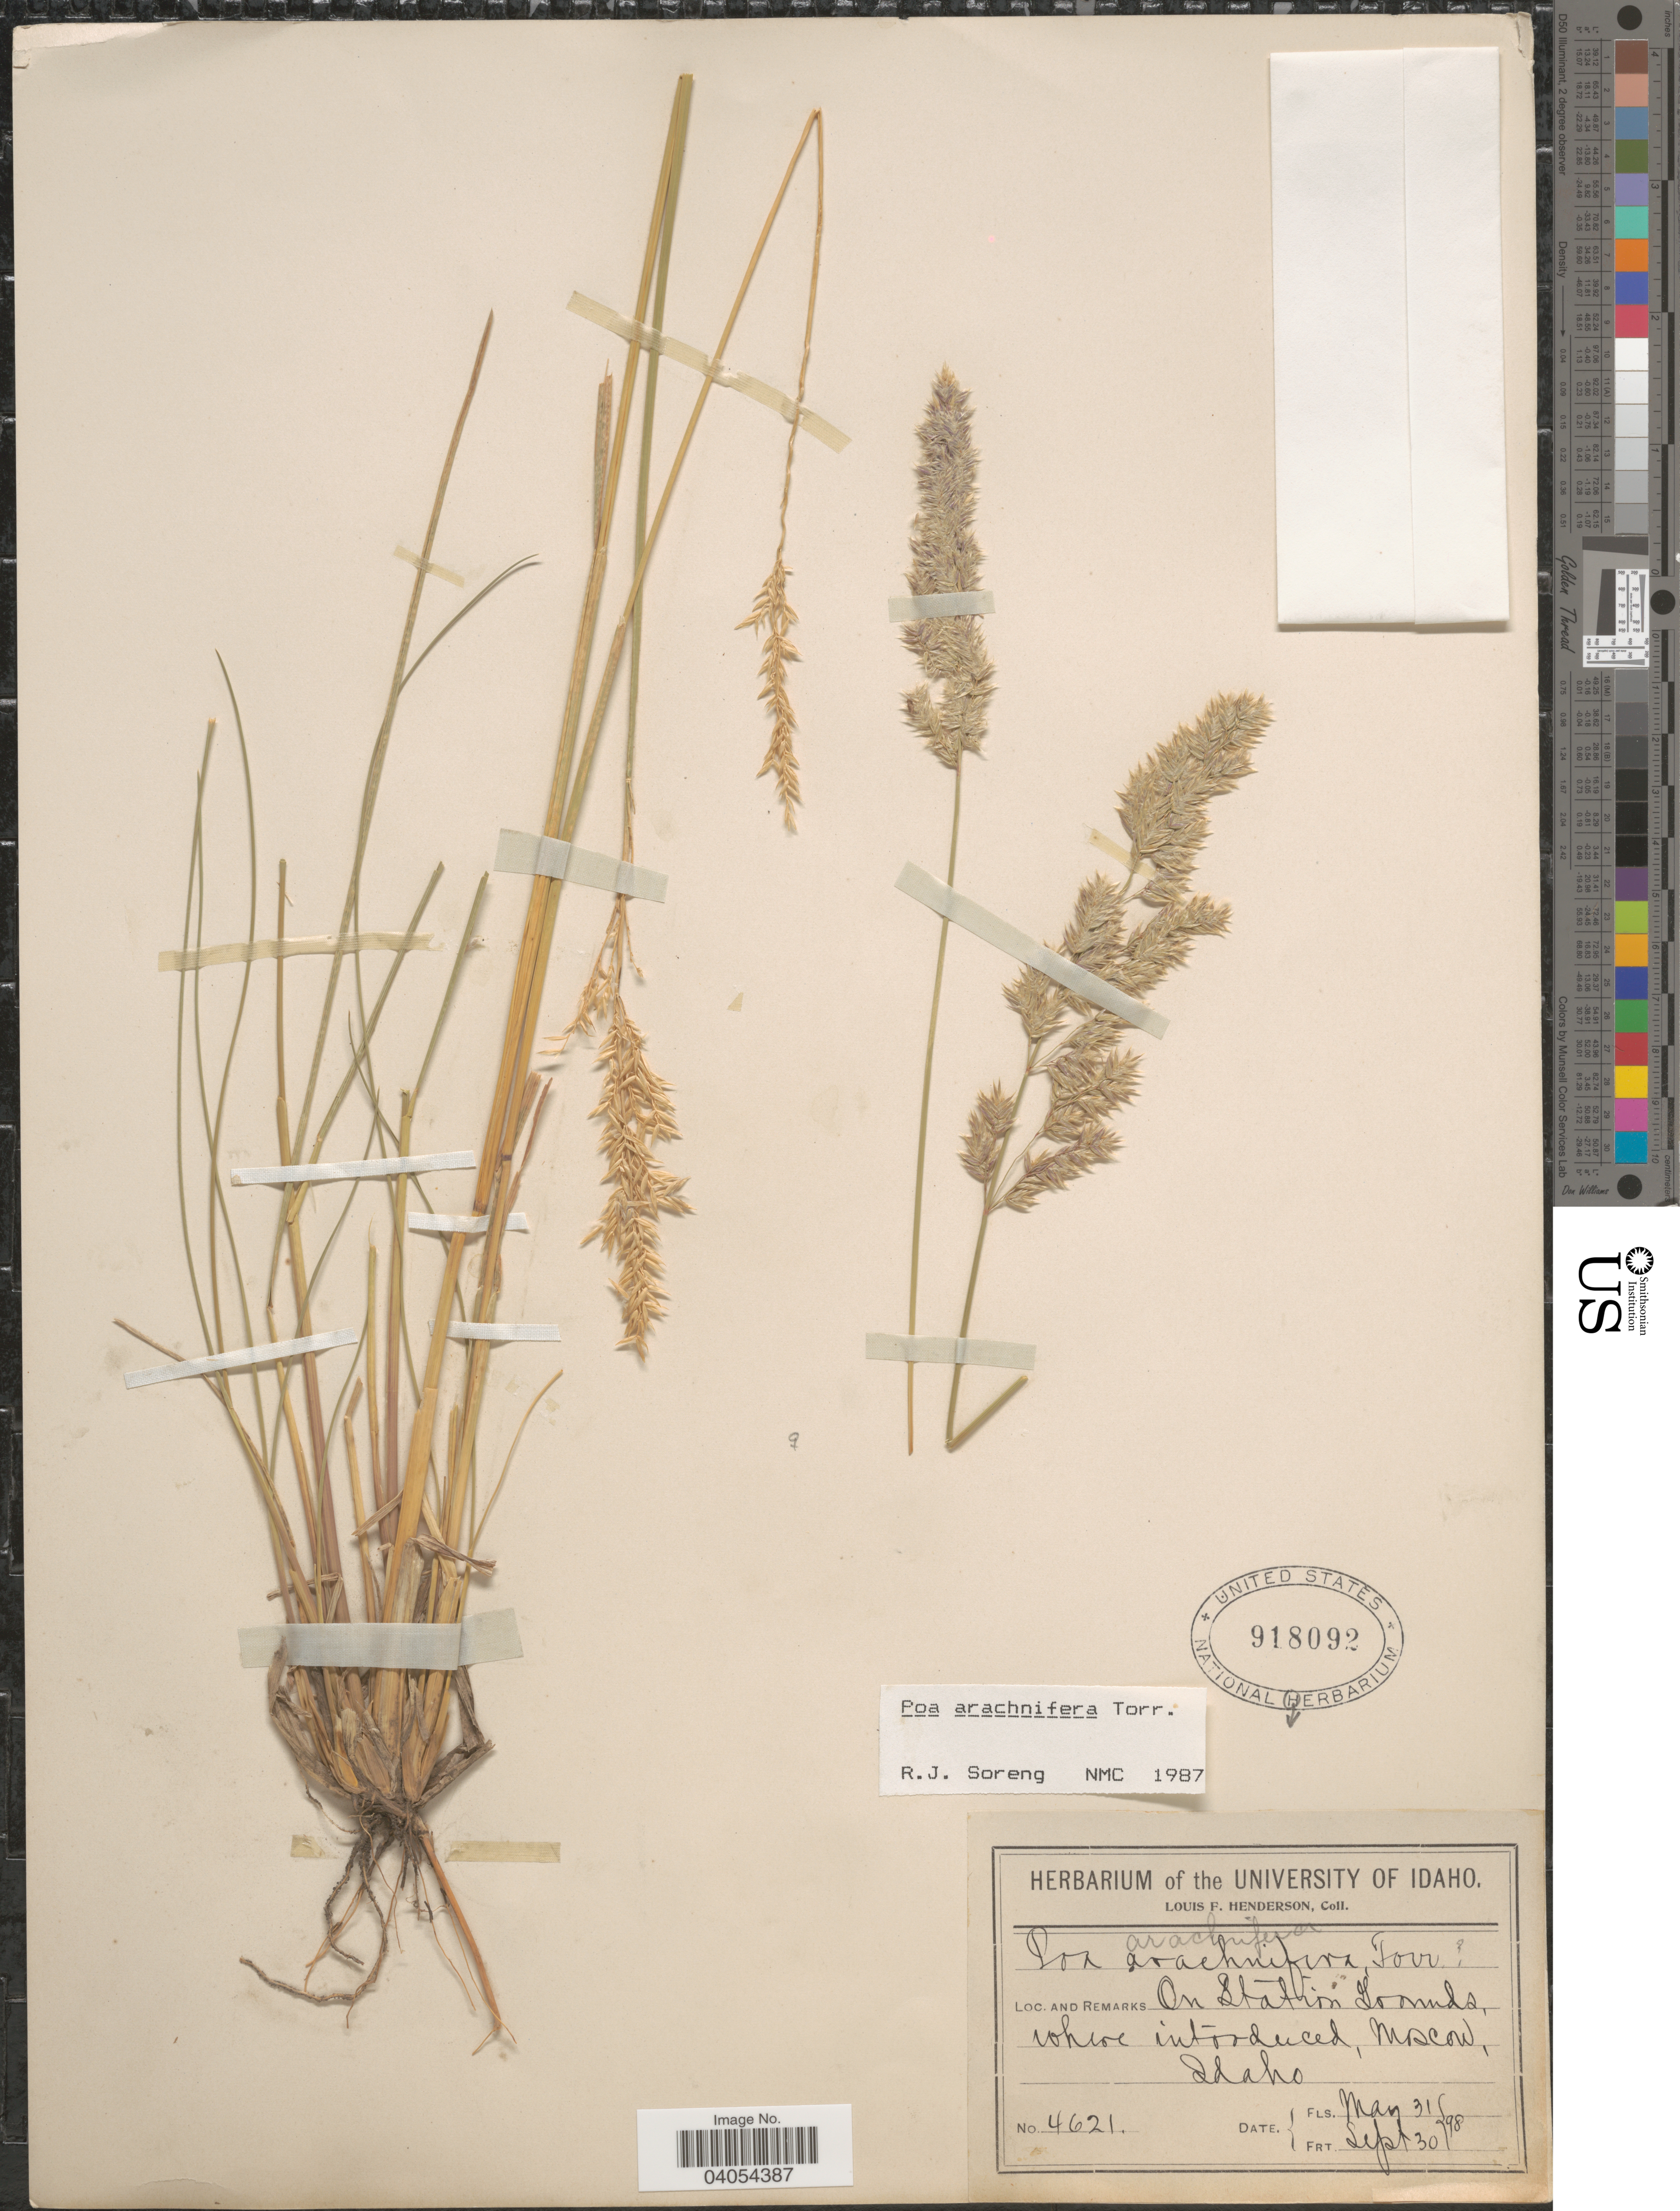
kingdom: Plantae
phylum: Tracheophyta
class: Liliopsida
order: Poales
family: Poaceae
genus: Poa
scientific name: Poa arachnifera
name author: Torr.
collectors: L. Henderson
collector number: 4621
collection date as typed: Transcribed d/m/y: 31/5/98 to 30/9/98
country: United States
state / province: Idaho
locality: On Station Grounds, Moscow.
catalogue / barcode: US 918092